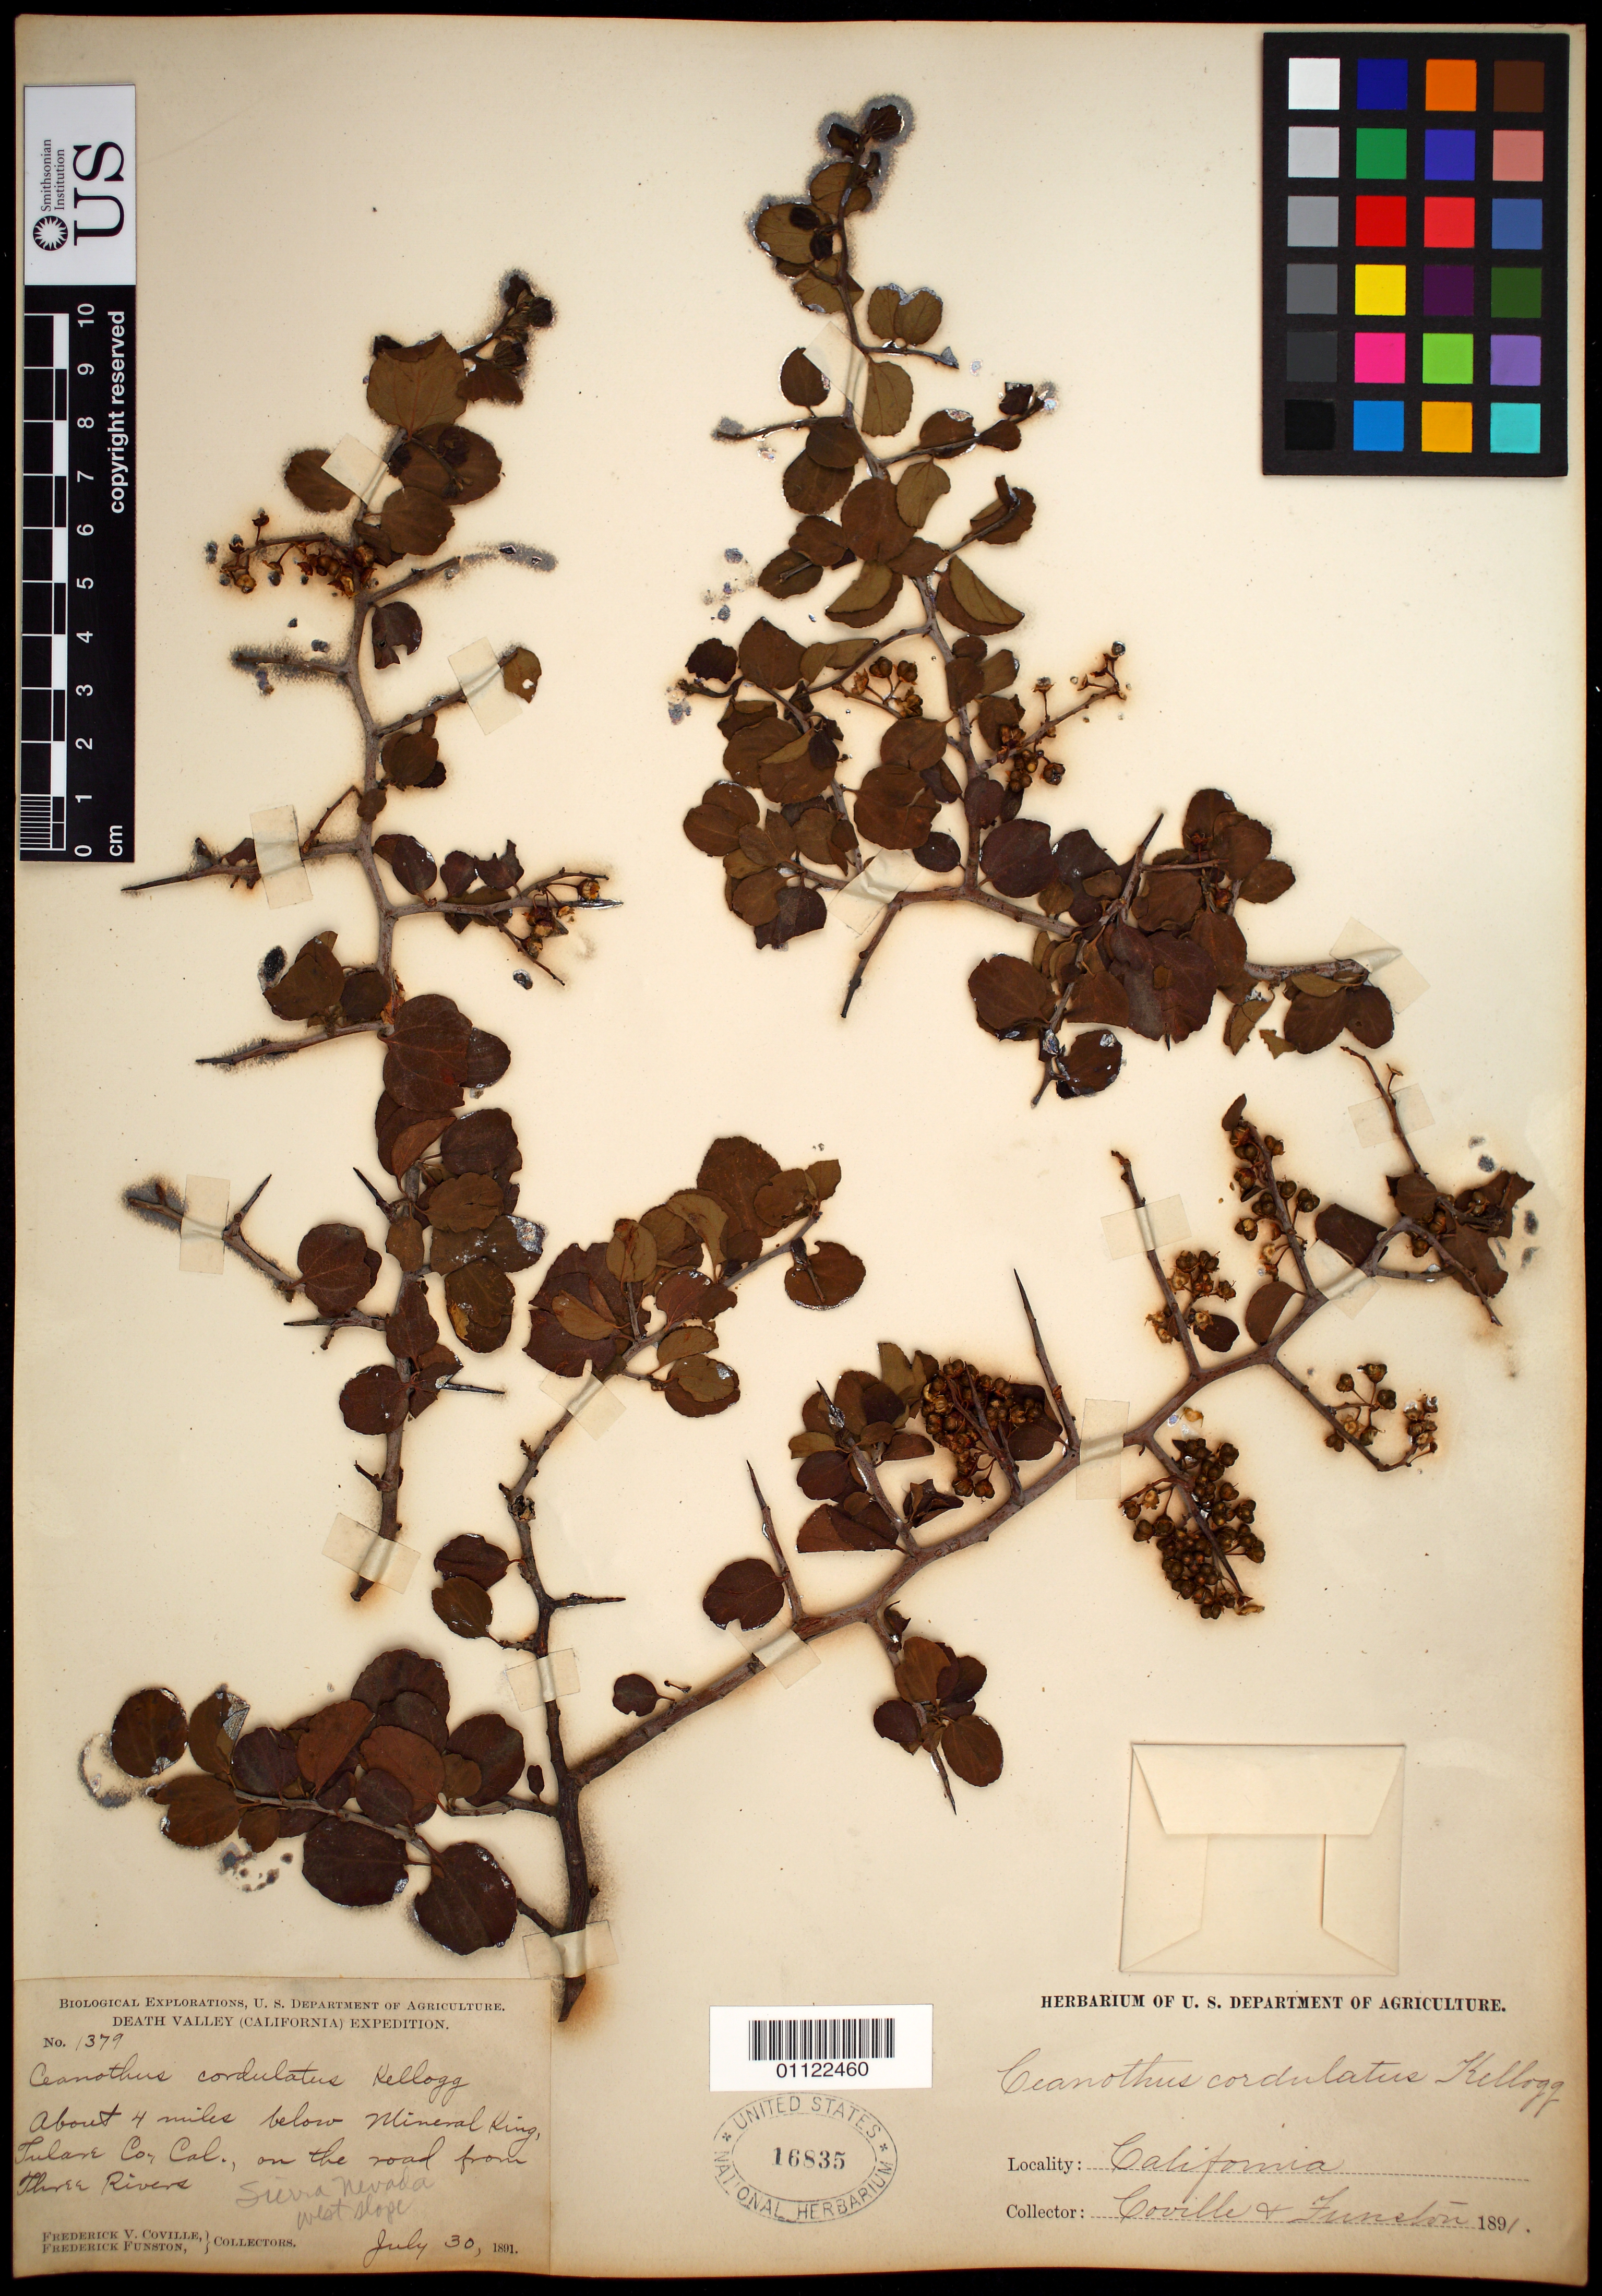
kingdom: Plantae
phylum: Tracheophyta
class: Magnoliopsida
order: Rosales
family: Rhamnaceae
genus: Ceanothus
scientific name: Ceanothus cordulatus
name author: Kellogg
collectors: F. V. Coville & F. Funston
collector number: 1379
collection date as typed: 30 Jul 1891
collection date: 1891-07-30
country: United States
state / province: California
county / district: Tulare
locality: About 4 miles below near Mineral King, on the road from Three Rivers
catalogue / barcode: US 16835